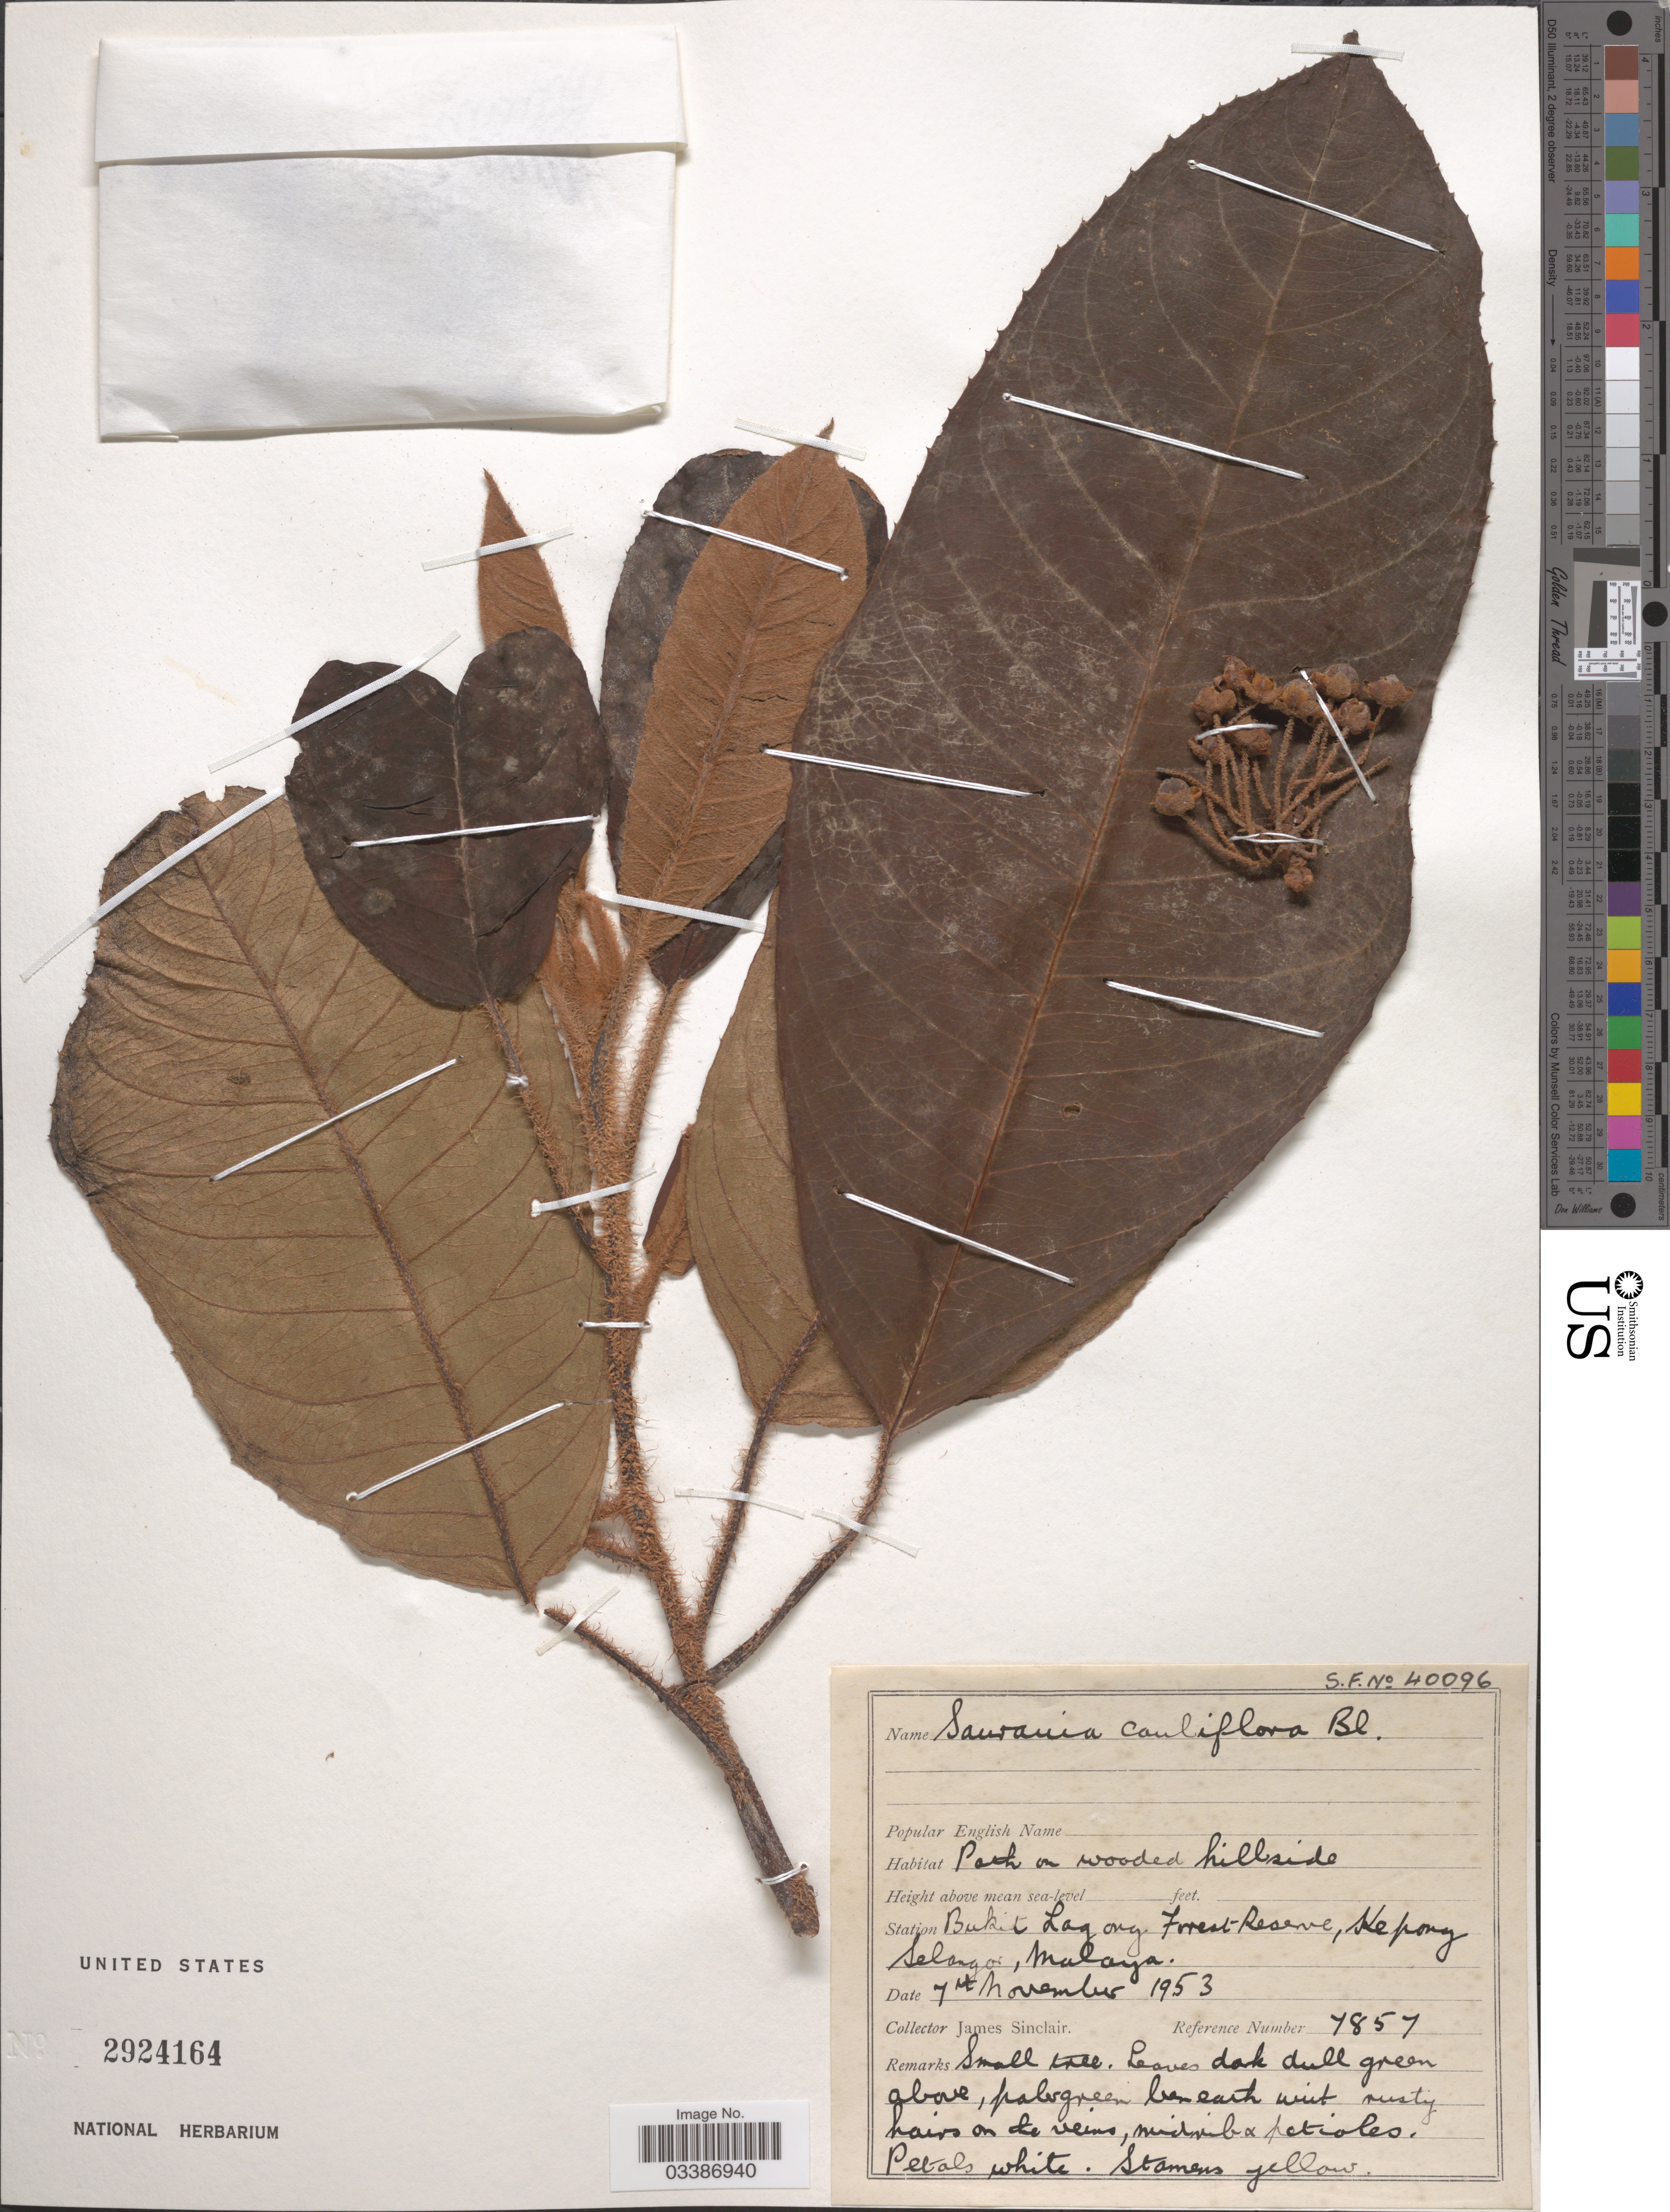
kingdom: Plantae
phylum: Tracheophyta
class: Magnoliopsida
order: Ericales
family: Actinidiaceae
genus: Saurauia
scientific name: Saurauia cauliflora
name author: DC.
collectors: J. Sinclair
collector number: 7857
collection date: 1953-11-07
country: Malaysia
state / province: Selangor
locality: Station Bukit Lagong Forest Reserve, Kepong, Malaya.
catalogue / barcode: US 2924164